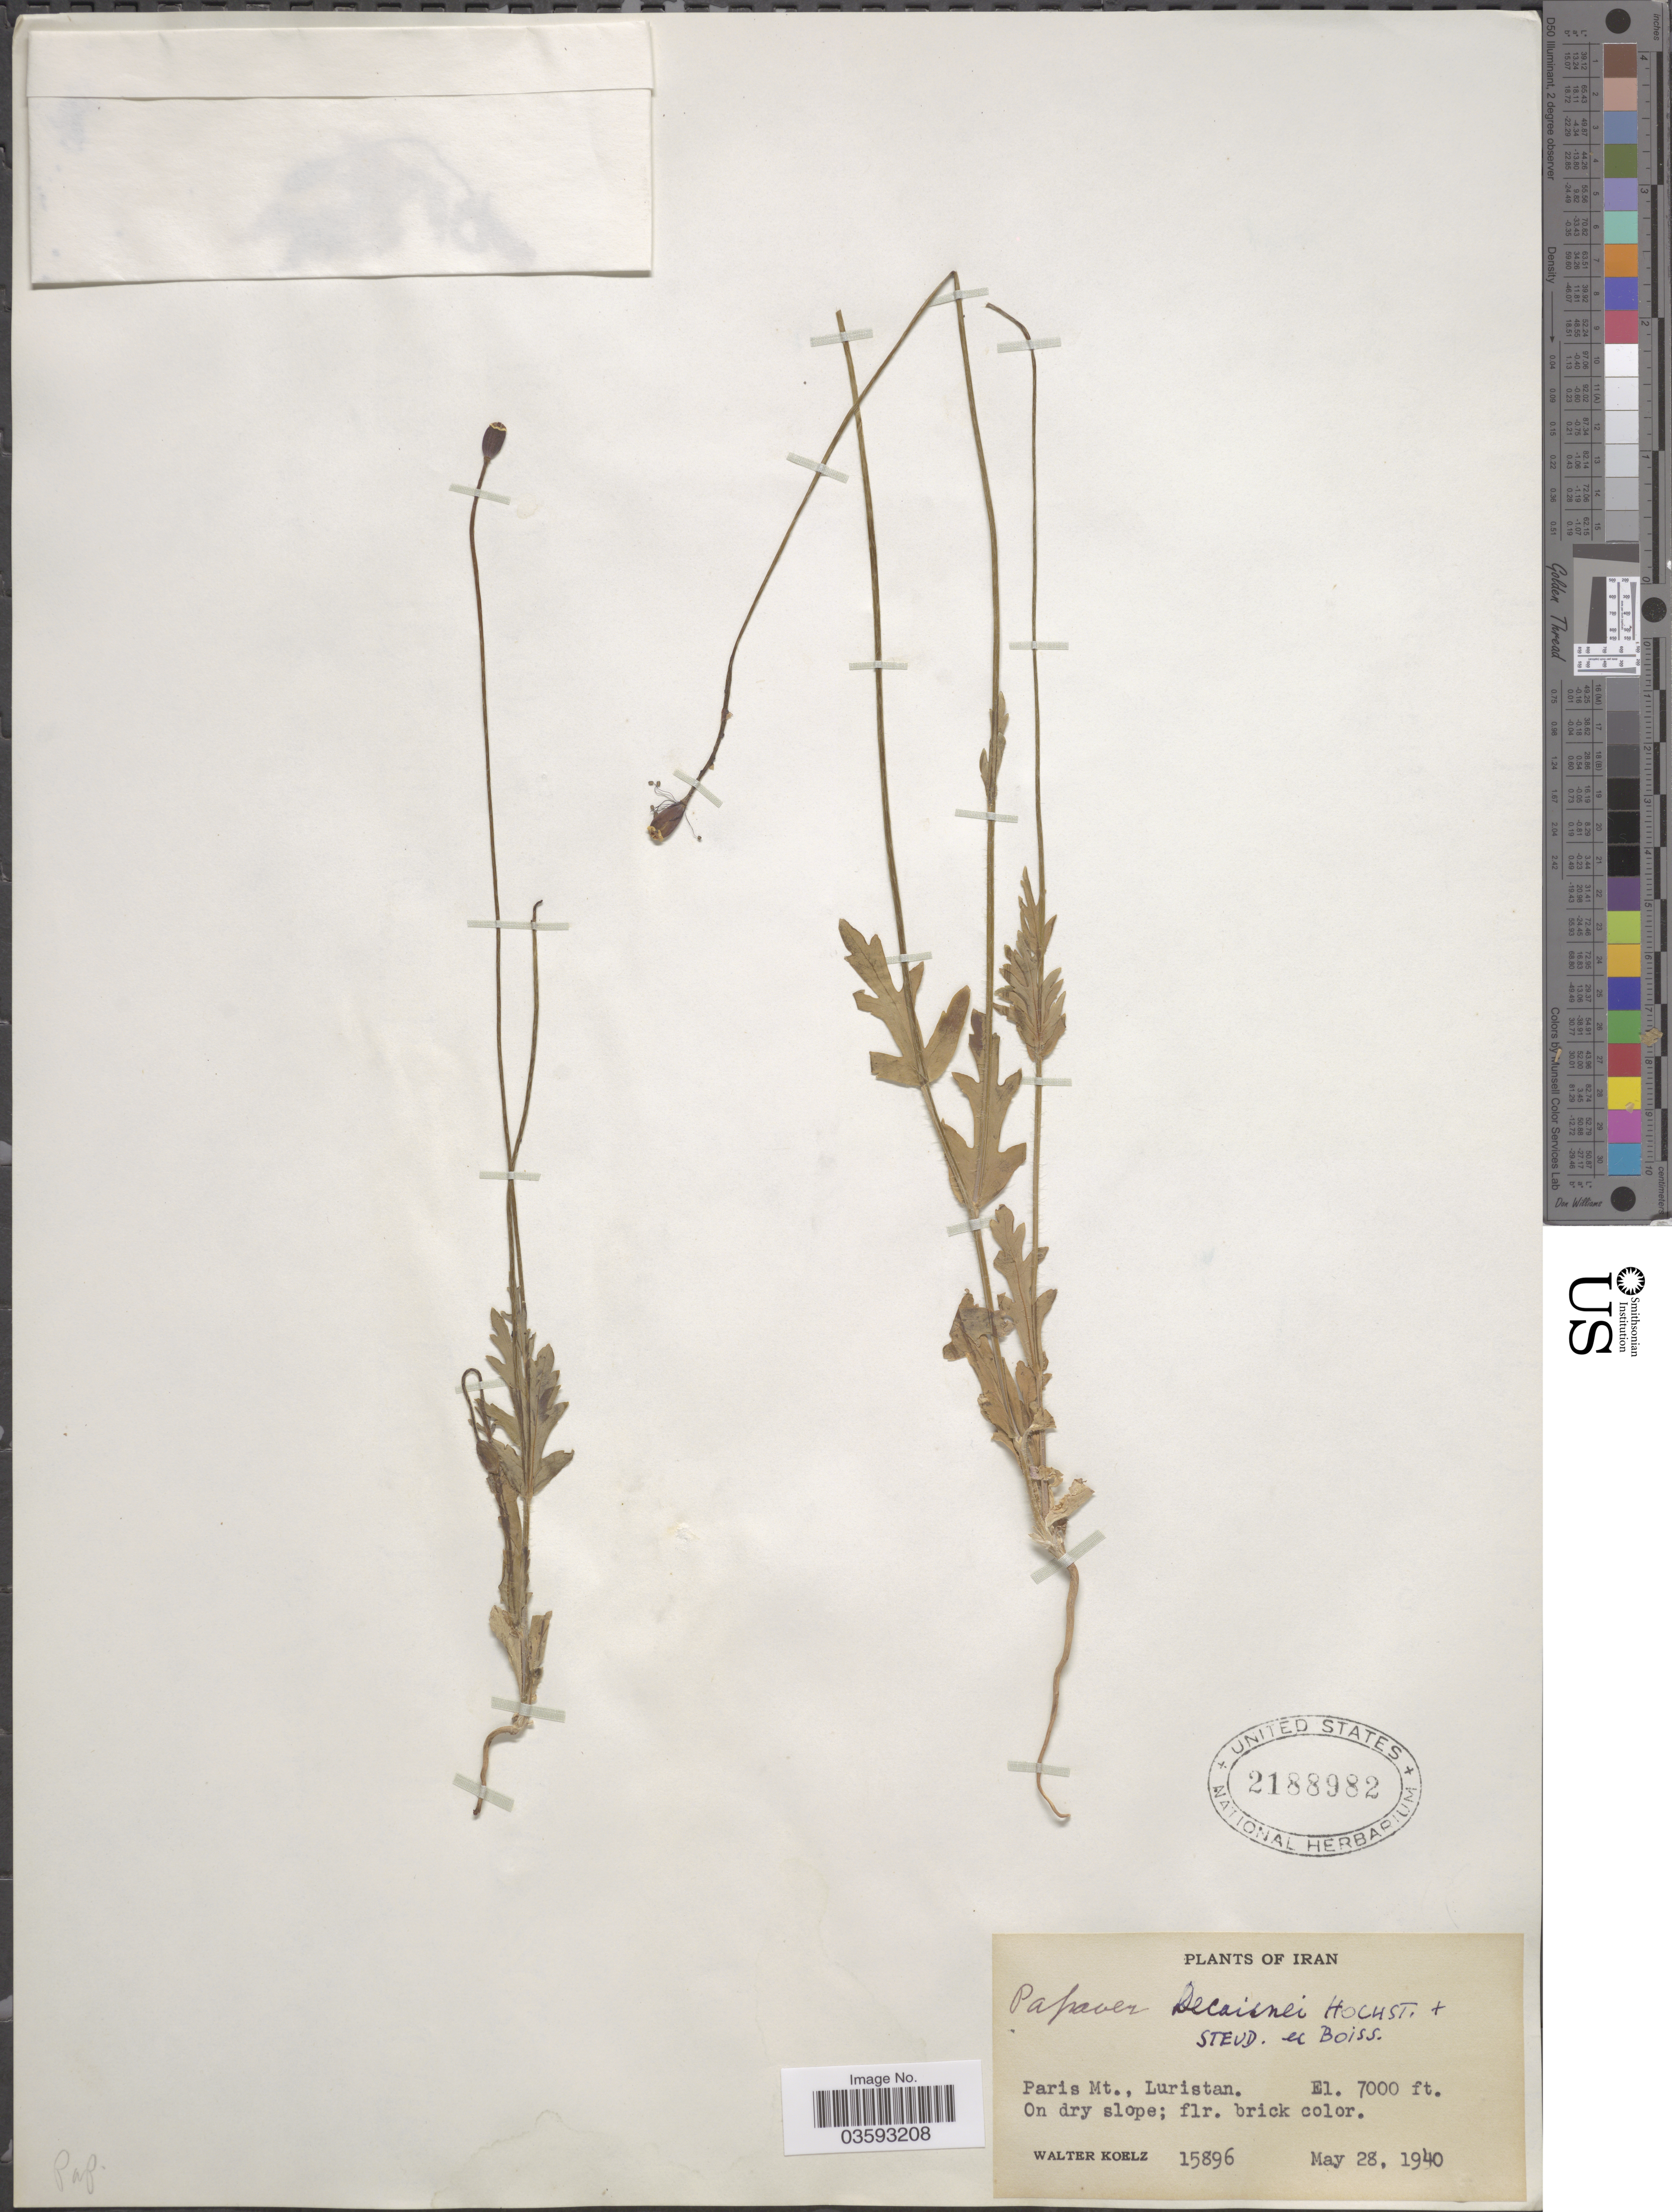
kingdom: Plantae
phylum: Tracheophyta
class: Magnoliopsida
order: Ranunculales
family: Papaveraceae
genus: Papaver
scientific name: Papaver decaisnei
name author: Hochst. & Steud. ex Elkan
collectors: W. N. Koelz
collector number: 15896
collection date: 1940-05-28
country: Iran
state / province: Lorestan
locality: Paris Mt., Luristan.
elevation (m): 2134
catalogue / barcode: US 2188982